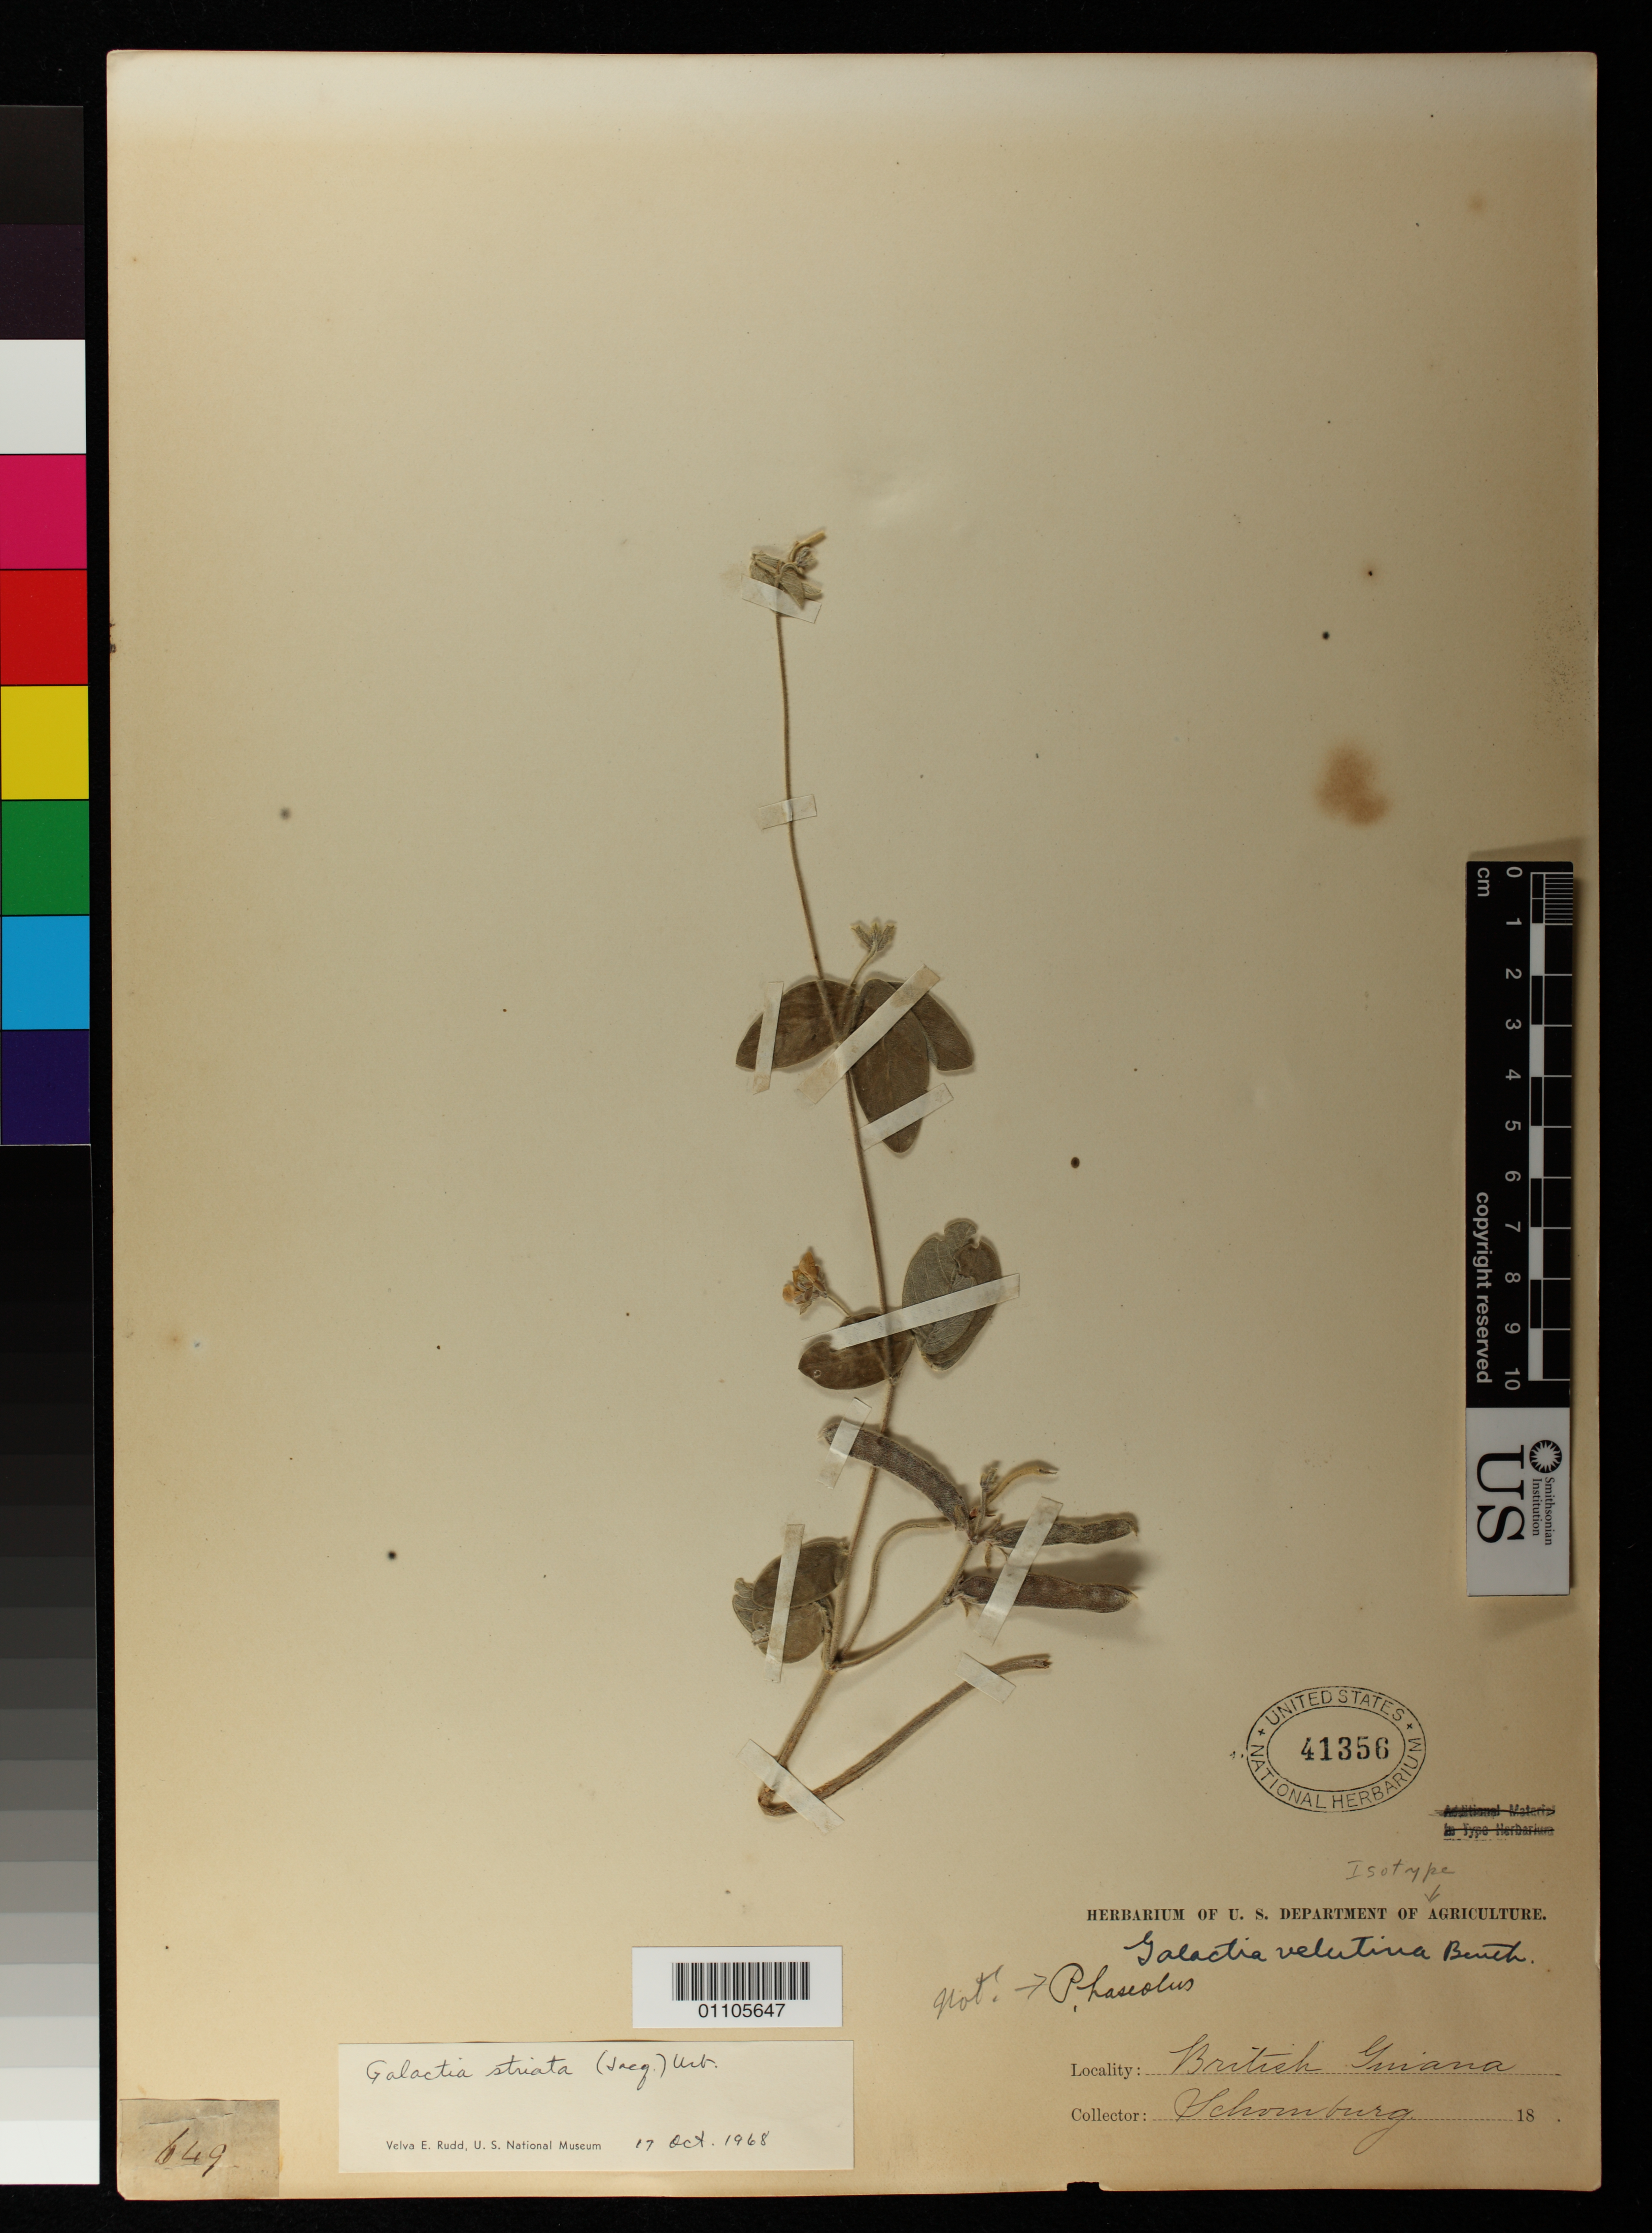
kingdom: Plantae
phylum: Tracheophyta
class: Magnoliopsida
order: Fabales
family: Fabaceae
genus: Galactia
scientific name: Galactia velutina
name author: Benth.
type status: Type Collection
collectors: R. H. Schomburgk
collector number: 649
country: Guyana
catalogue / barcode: US 41356